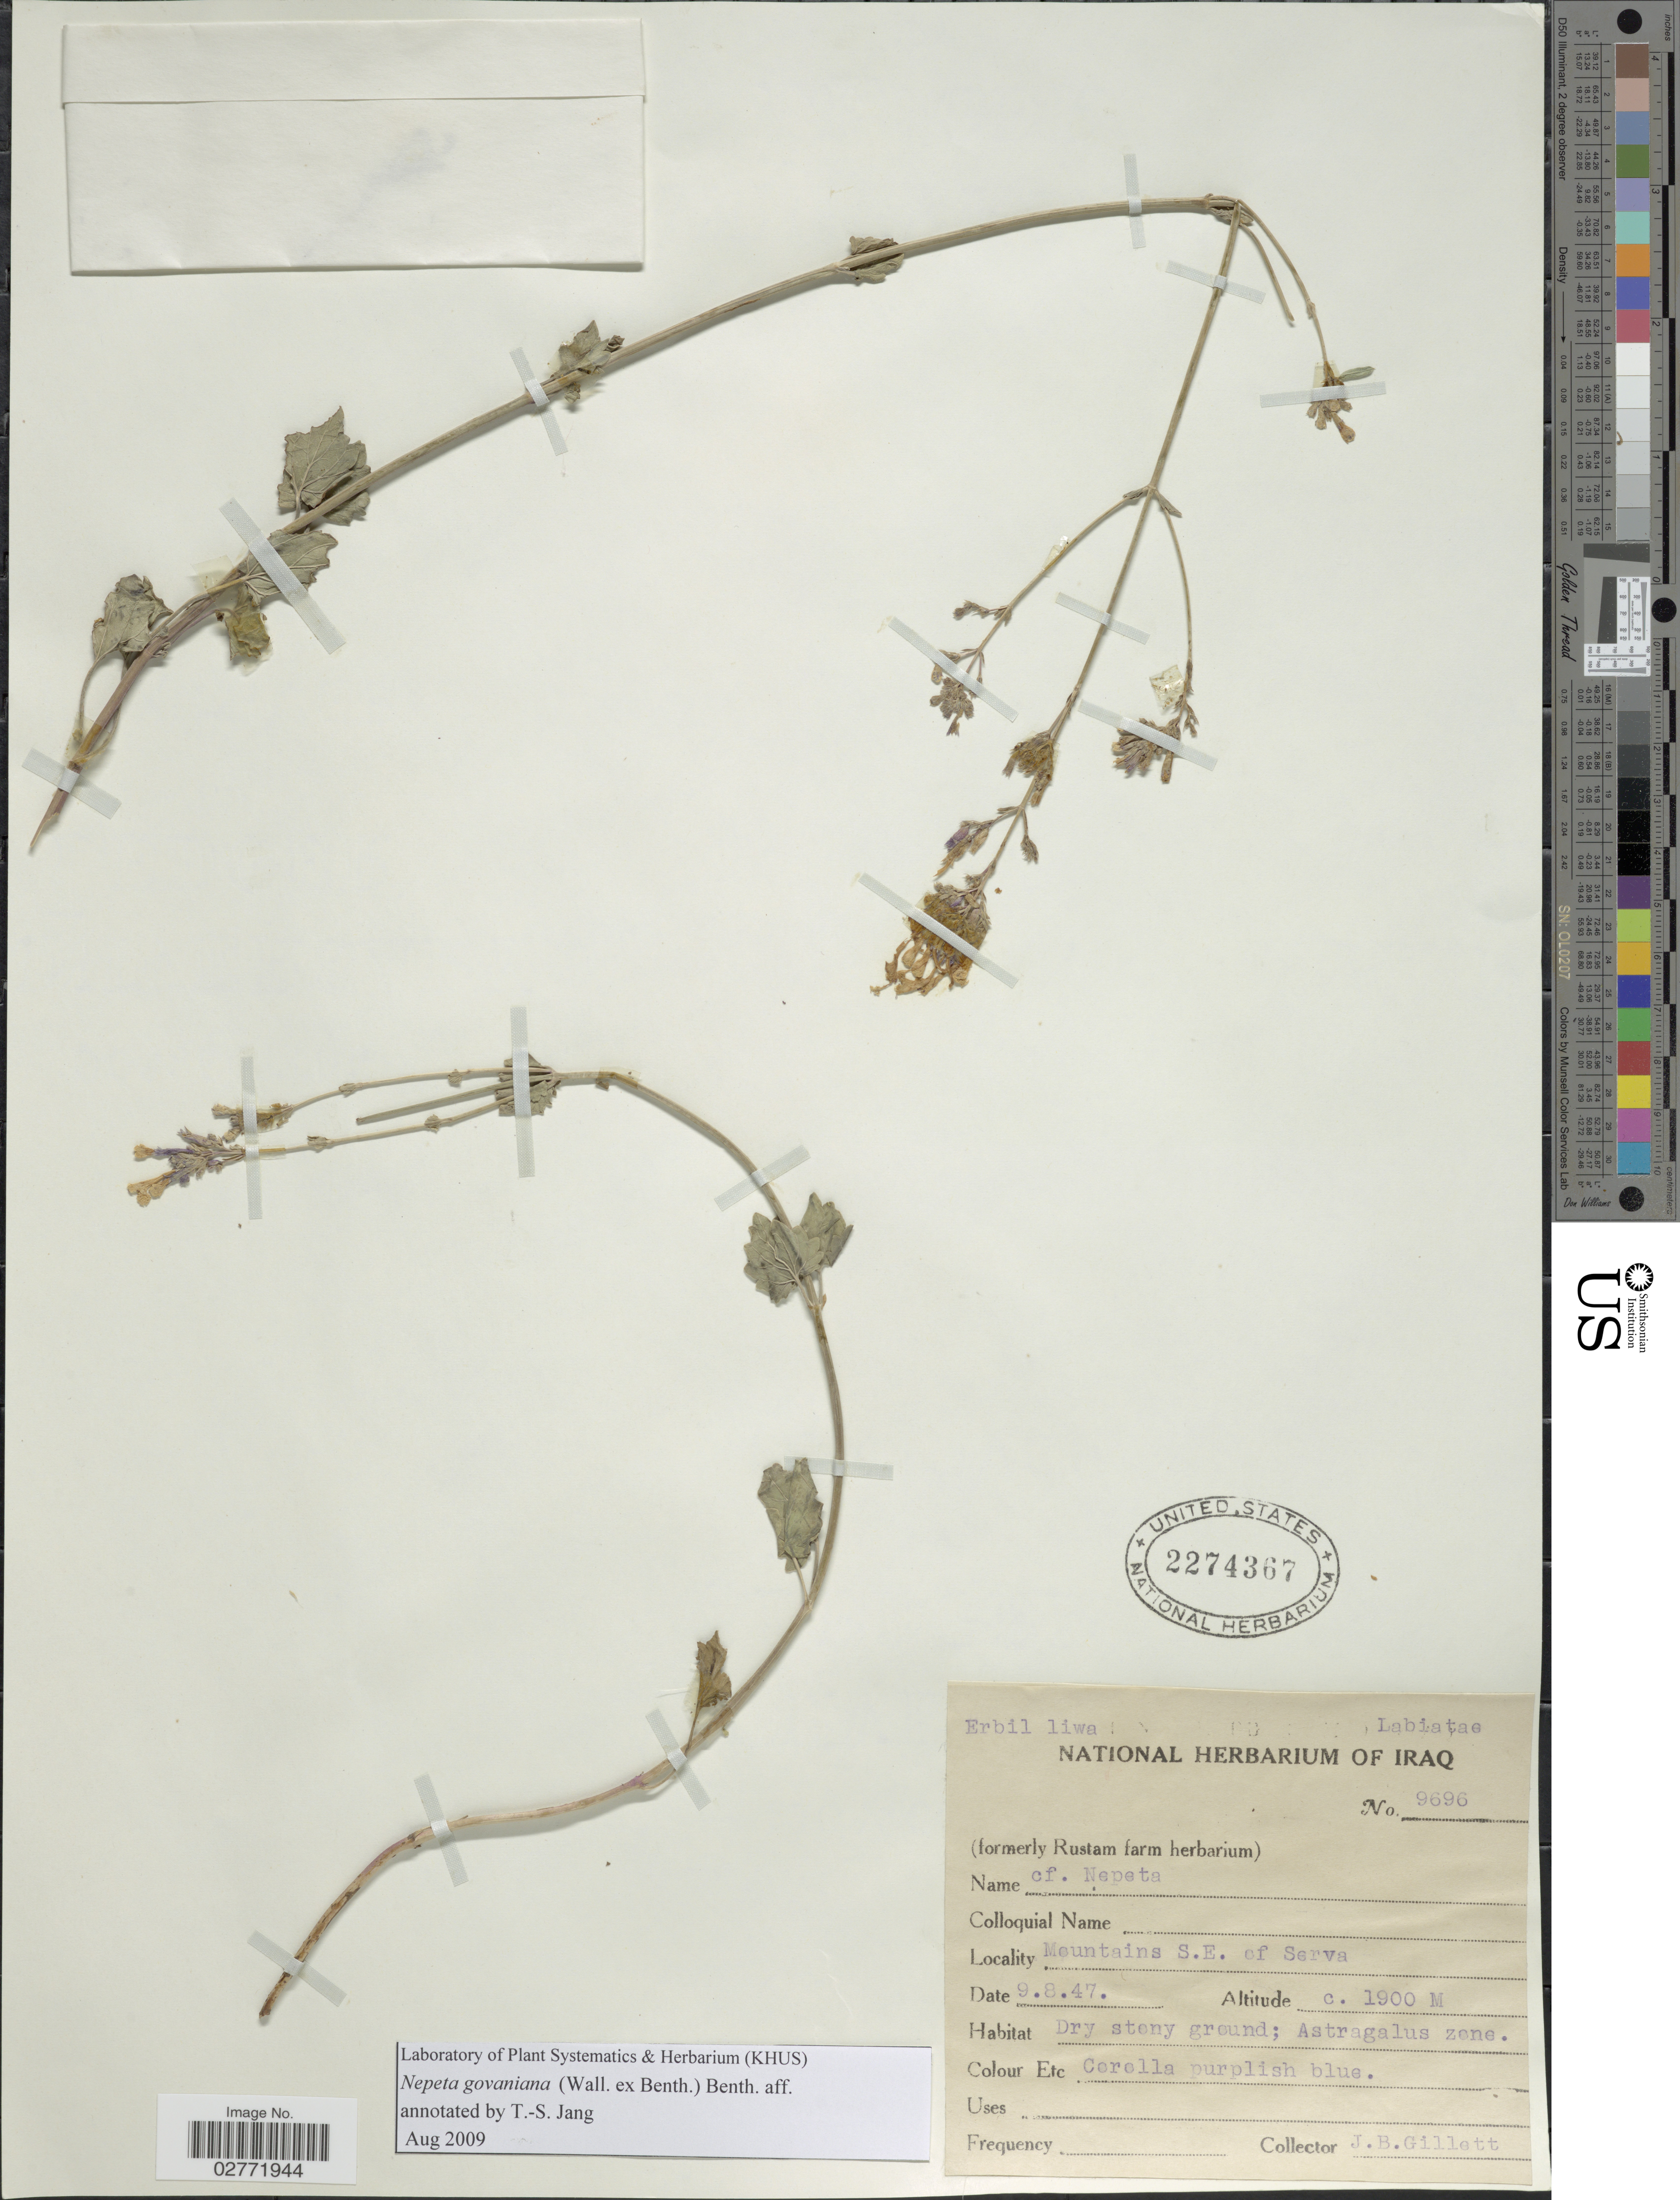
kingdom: Plantae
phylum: Tracheophyta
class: Magnoliopsida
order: Lamiales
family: Lamiaceae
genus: Nepeta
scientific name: Nepeta govaniana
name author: (Wall. ex Benth.) Benth.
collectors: J. B. Gillett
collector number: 9696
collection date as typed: Transcribed d/m/y: 9/8/47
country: Iraq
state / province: Arbīl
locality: Erbil liwa, Mountains S.E. of Serva.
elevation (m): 1900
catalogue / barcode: US 2274367